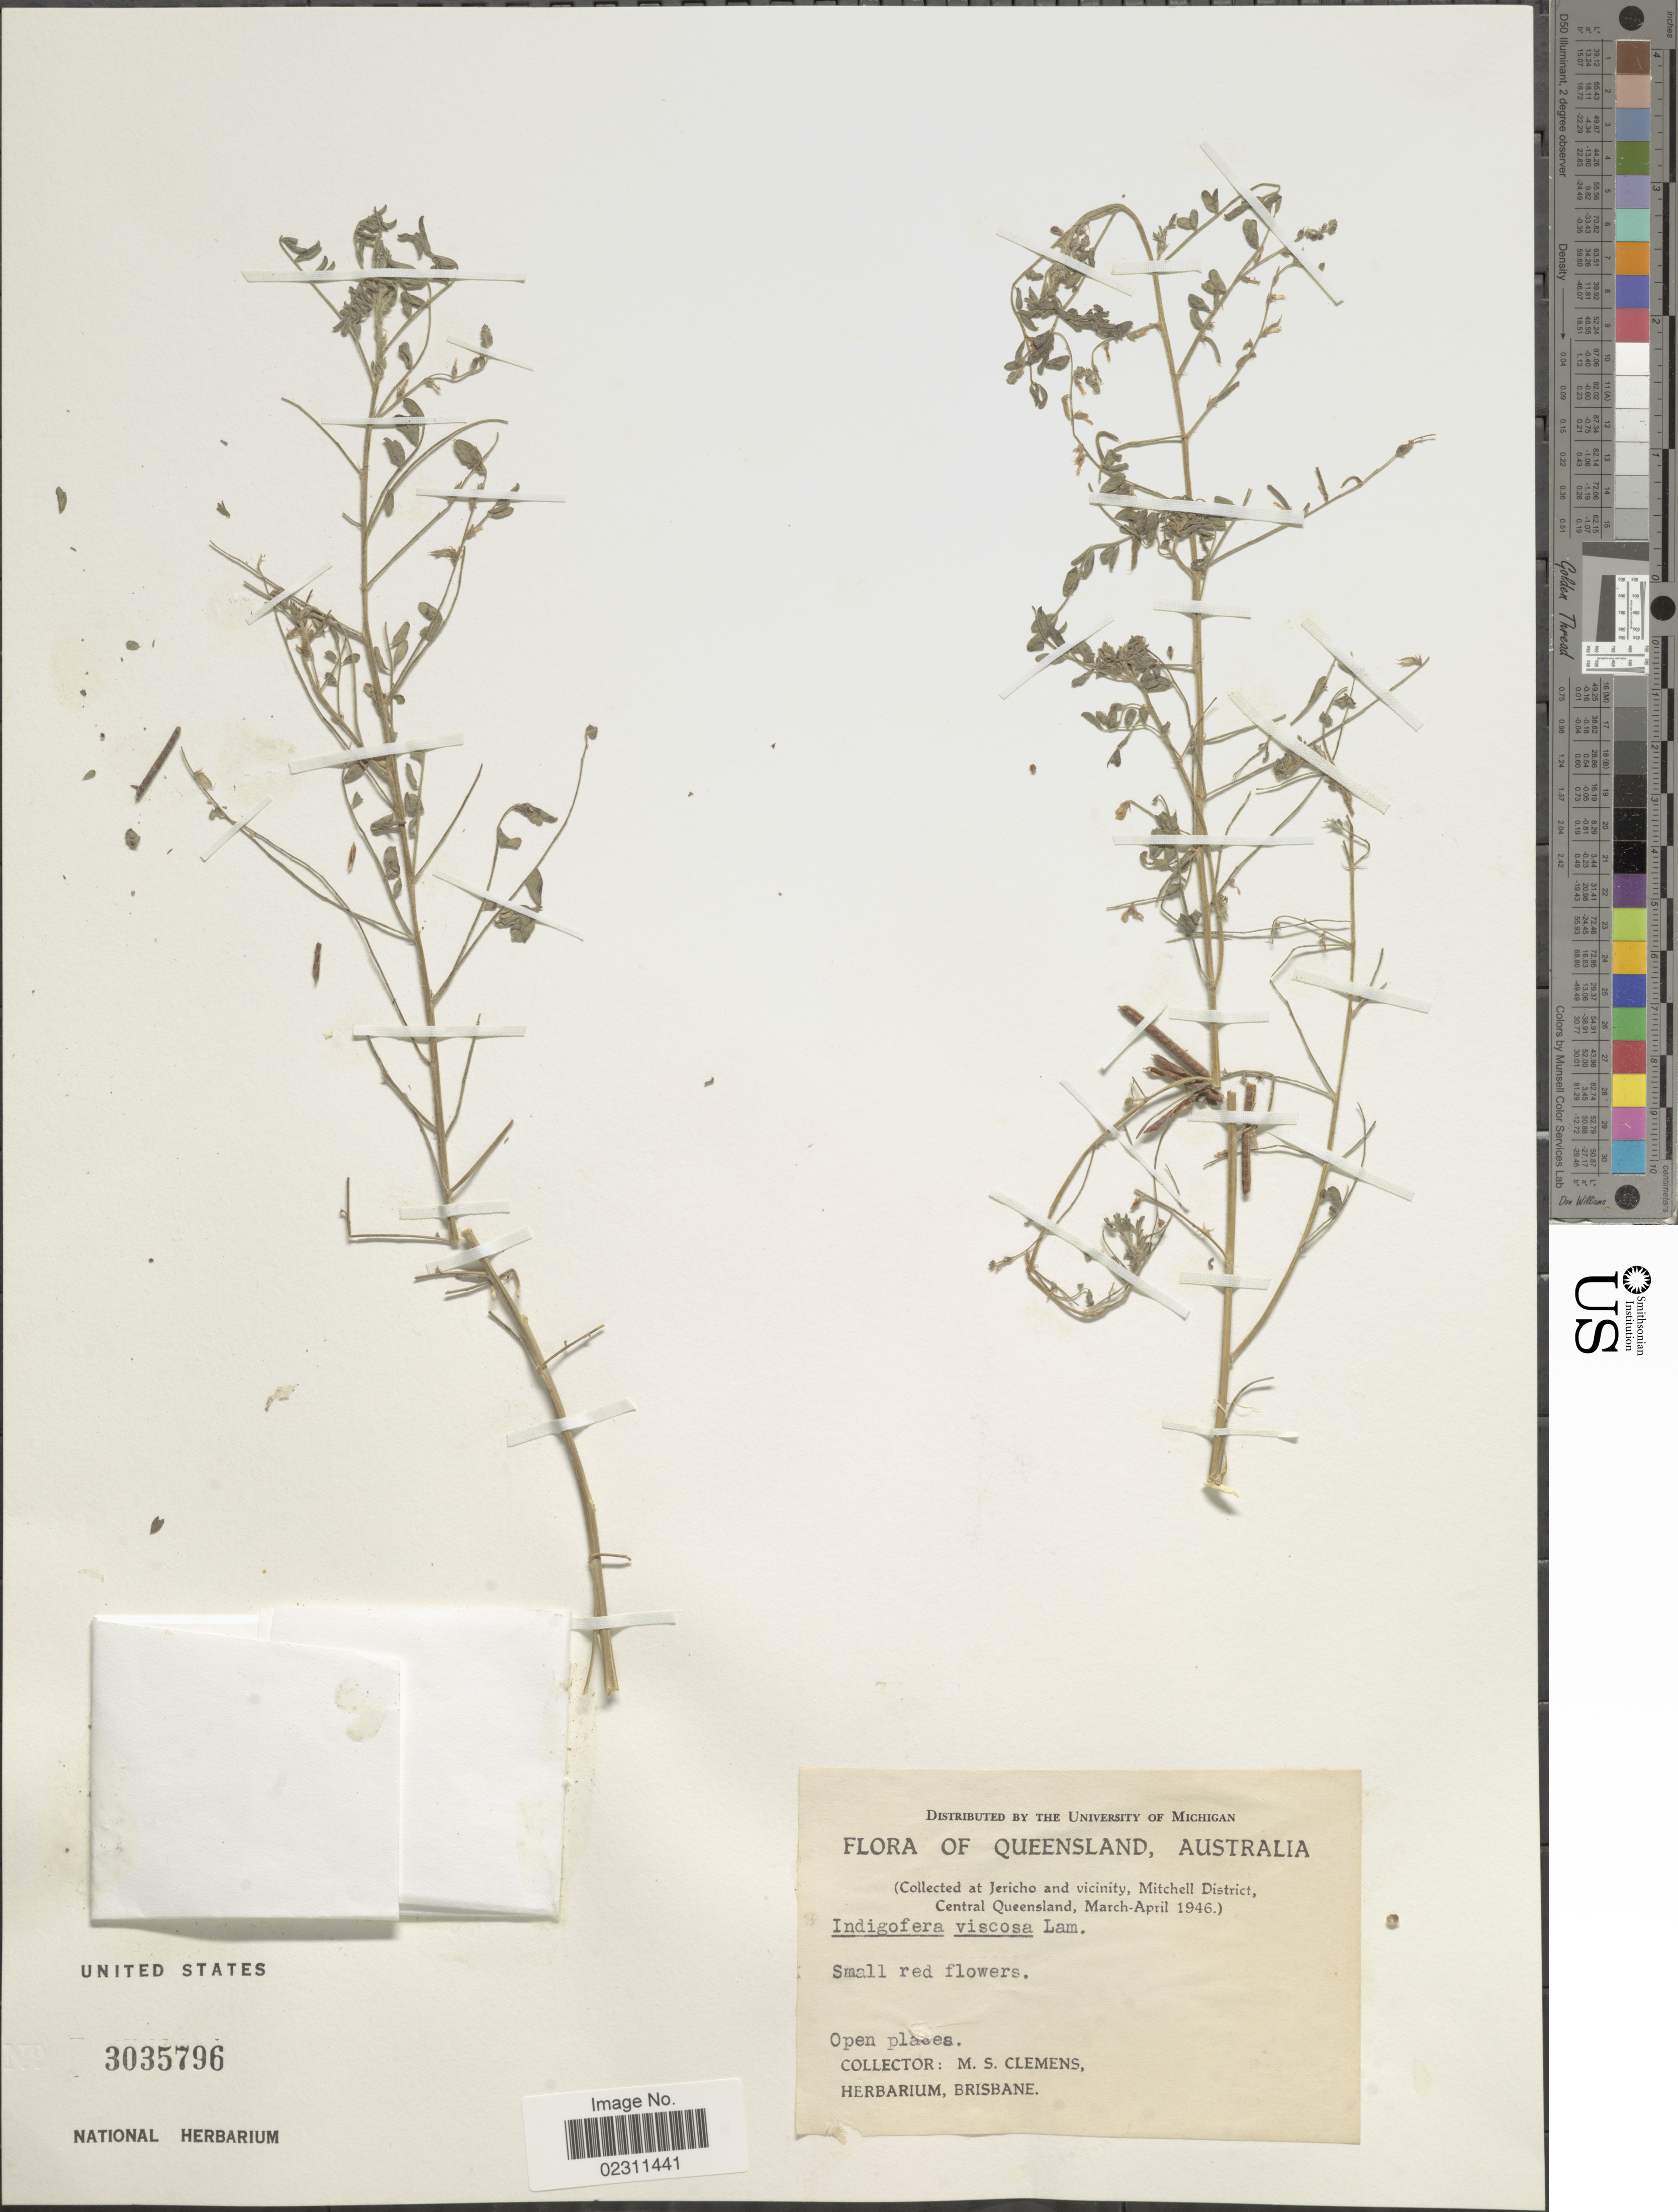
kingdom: Plantae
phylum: Tracheophyta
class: Magnoliopsida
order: Fabales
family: Fabaceae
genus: Indigofera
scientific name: Indigofera viscosa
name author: Lam.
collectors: M. S. Clemens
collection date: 1946-03/1946-04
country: Australia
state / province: Queensland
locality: At Jericho and vicinity, Mitchell District, Central Queensland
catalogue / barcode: US 3035796